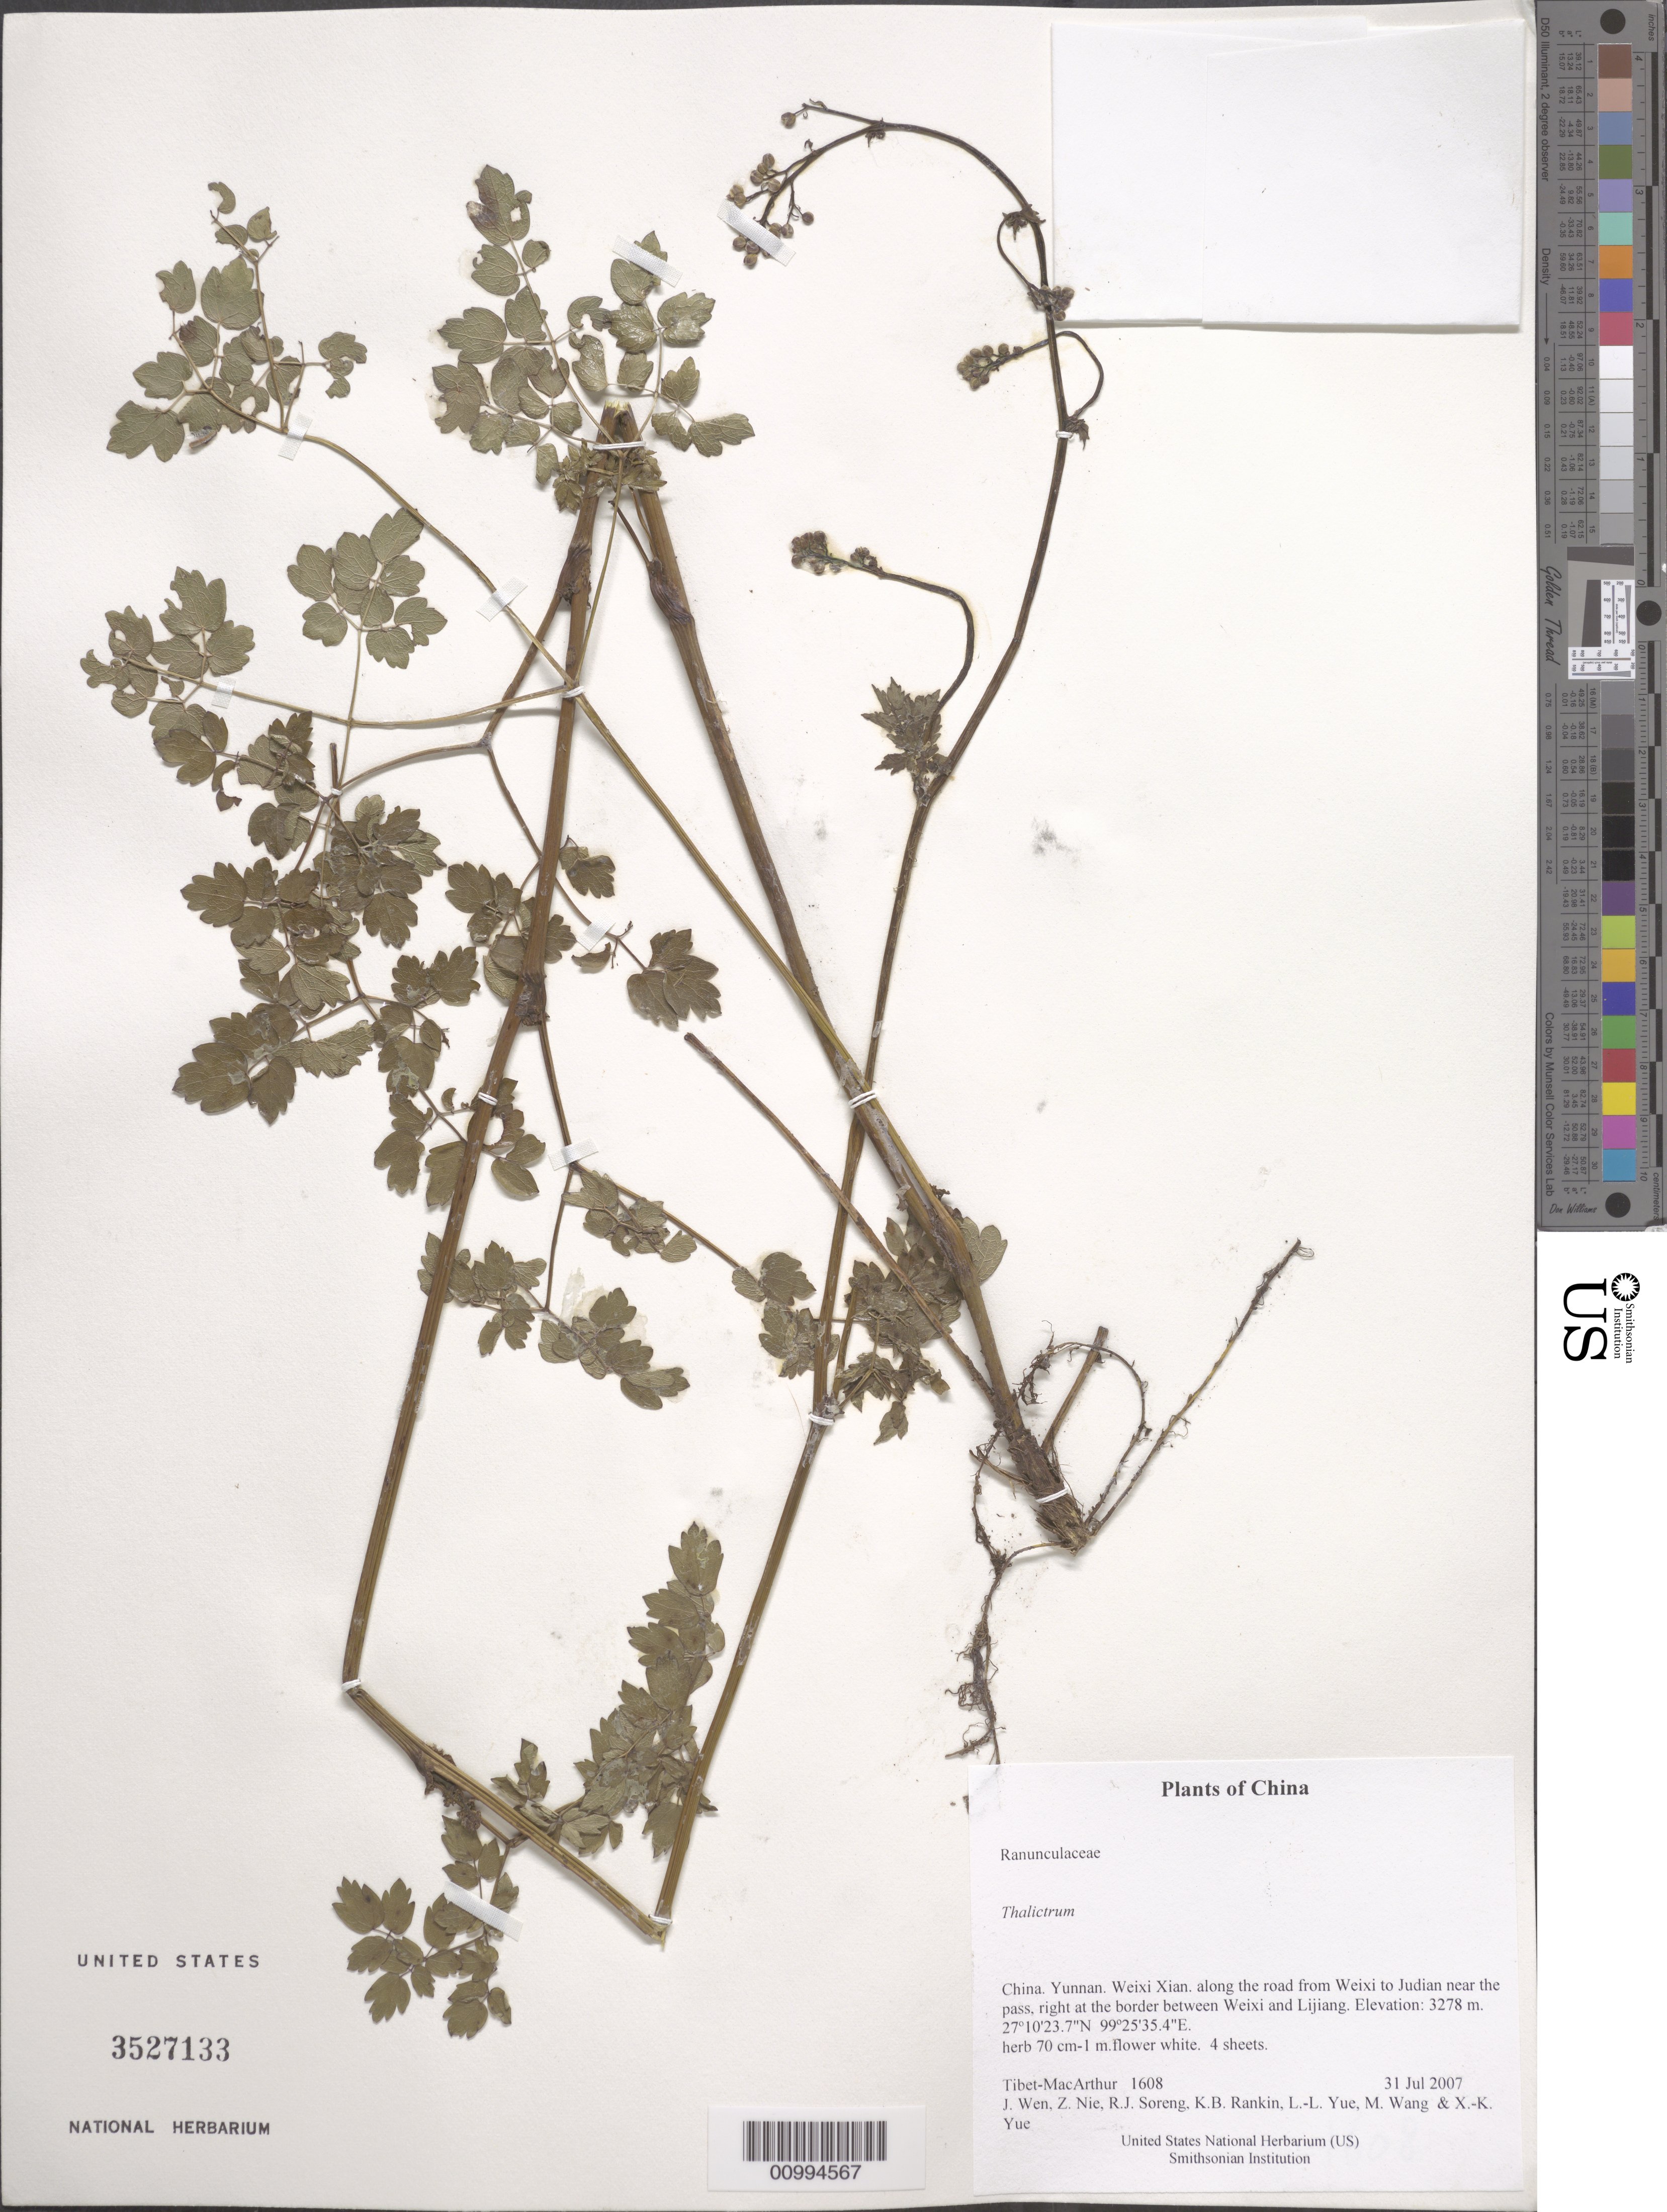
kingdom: Plantae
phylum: Tracheophyta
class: Magnoliopsida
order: Ranunculales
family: Ranunculaceae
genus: Thalictrum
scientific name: Thalictrum sp.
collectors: Tibet-MacArthur, J. Wen, Z. Nie, R. J. Soreng, K. Rankin, L. Yue, M. Wang & X. Yue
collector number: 1608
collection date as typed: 31 Jul 2007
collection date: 2007-07-31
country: China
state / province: Yunnan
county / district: Weixi Xian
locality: along the road from Weixi to Judian near the pass, right at the border between Weixi and Lijiang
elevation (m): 3278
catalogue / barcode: US 3527133